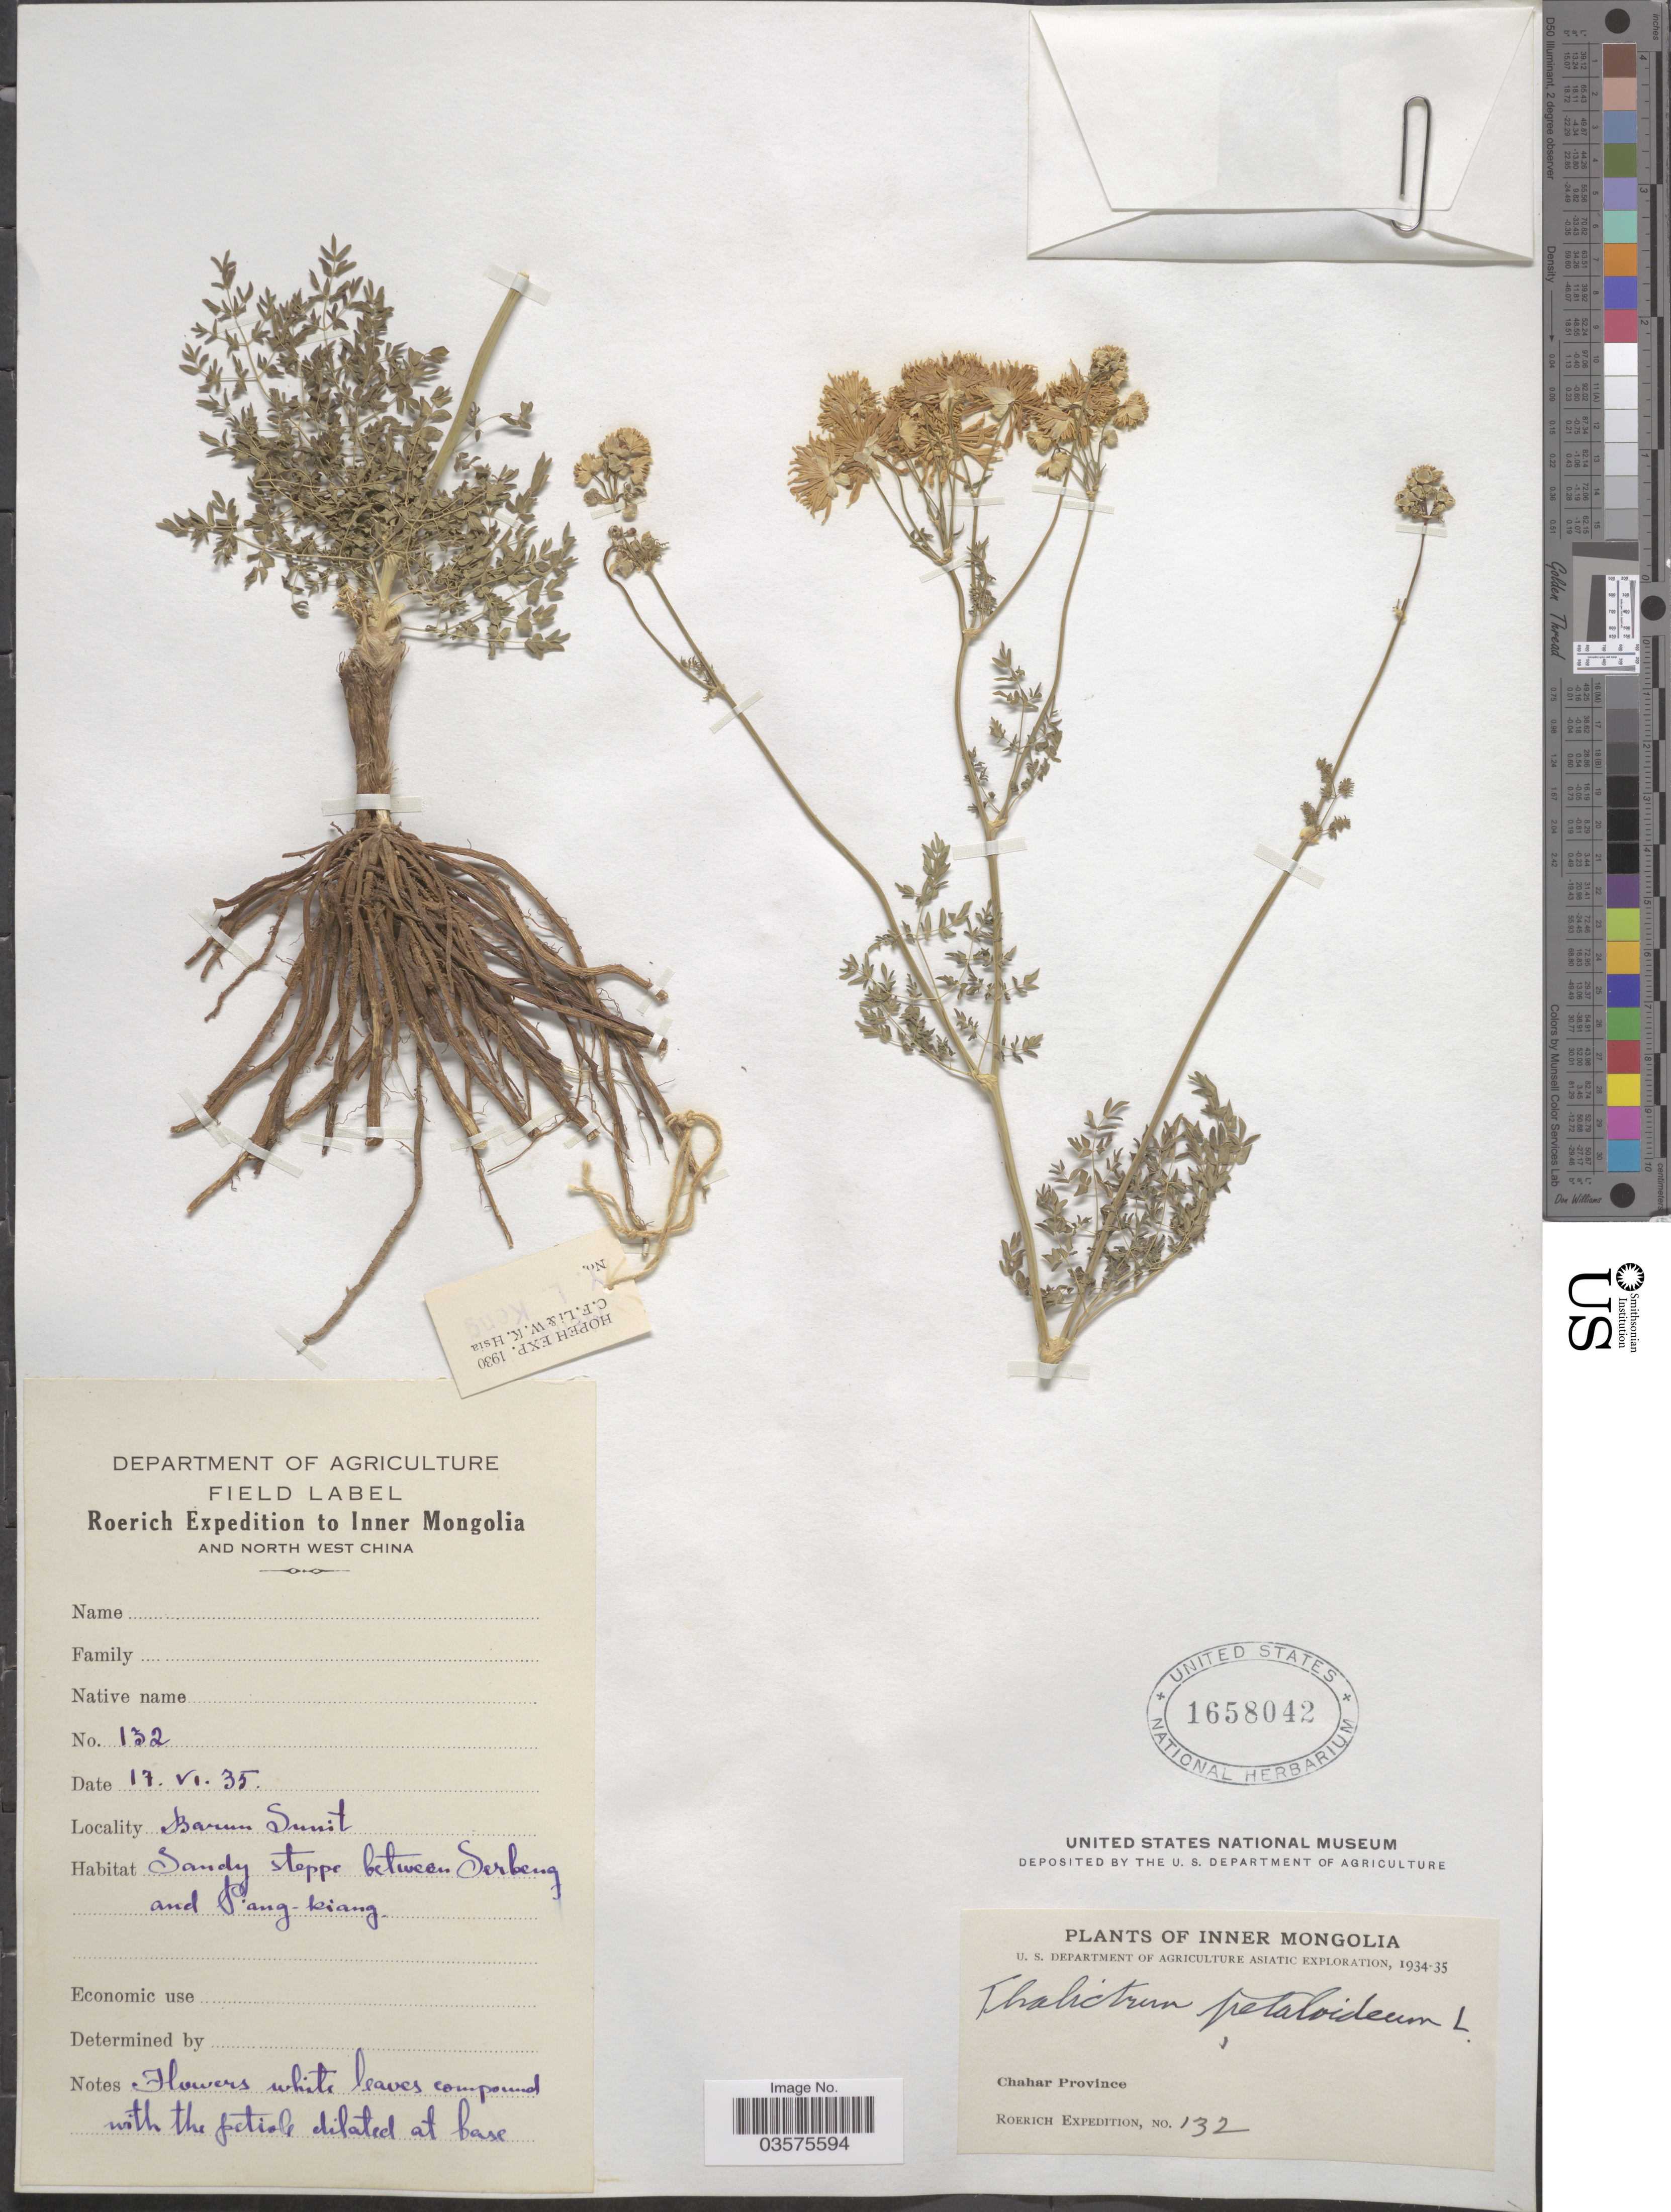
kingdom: Plantae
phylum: Tracheophyta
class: Magnoliopsida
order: Ranunculales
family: Ranunculaceae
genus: Thalictrum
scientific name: Thalictrum petaloideum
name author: L.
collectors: Roerich Expedition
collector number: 132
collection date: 1935-06-17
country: China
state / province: Nei Monggol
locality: Inner Mongolia and North West China. Barun Sunit. Chahar Province. Sandy steppe between Serbeng and P'ang-kiang.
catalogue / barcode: US 1658042